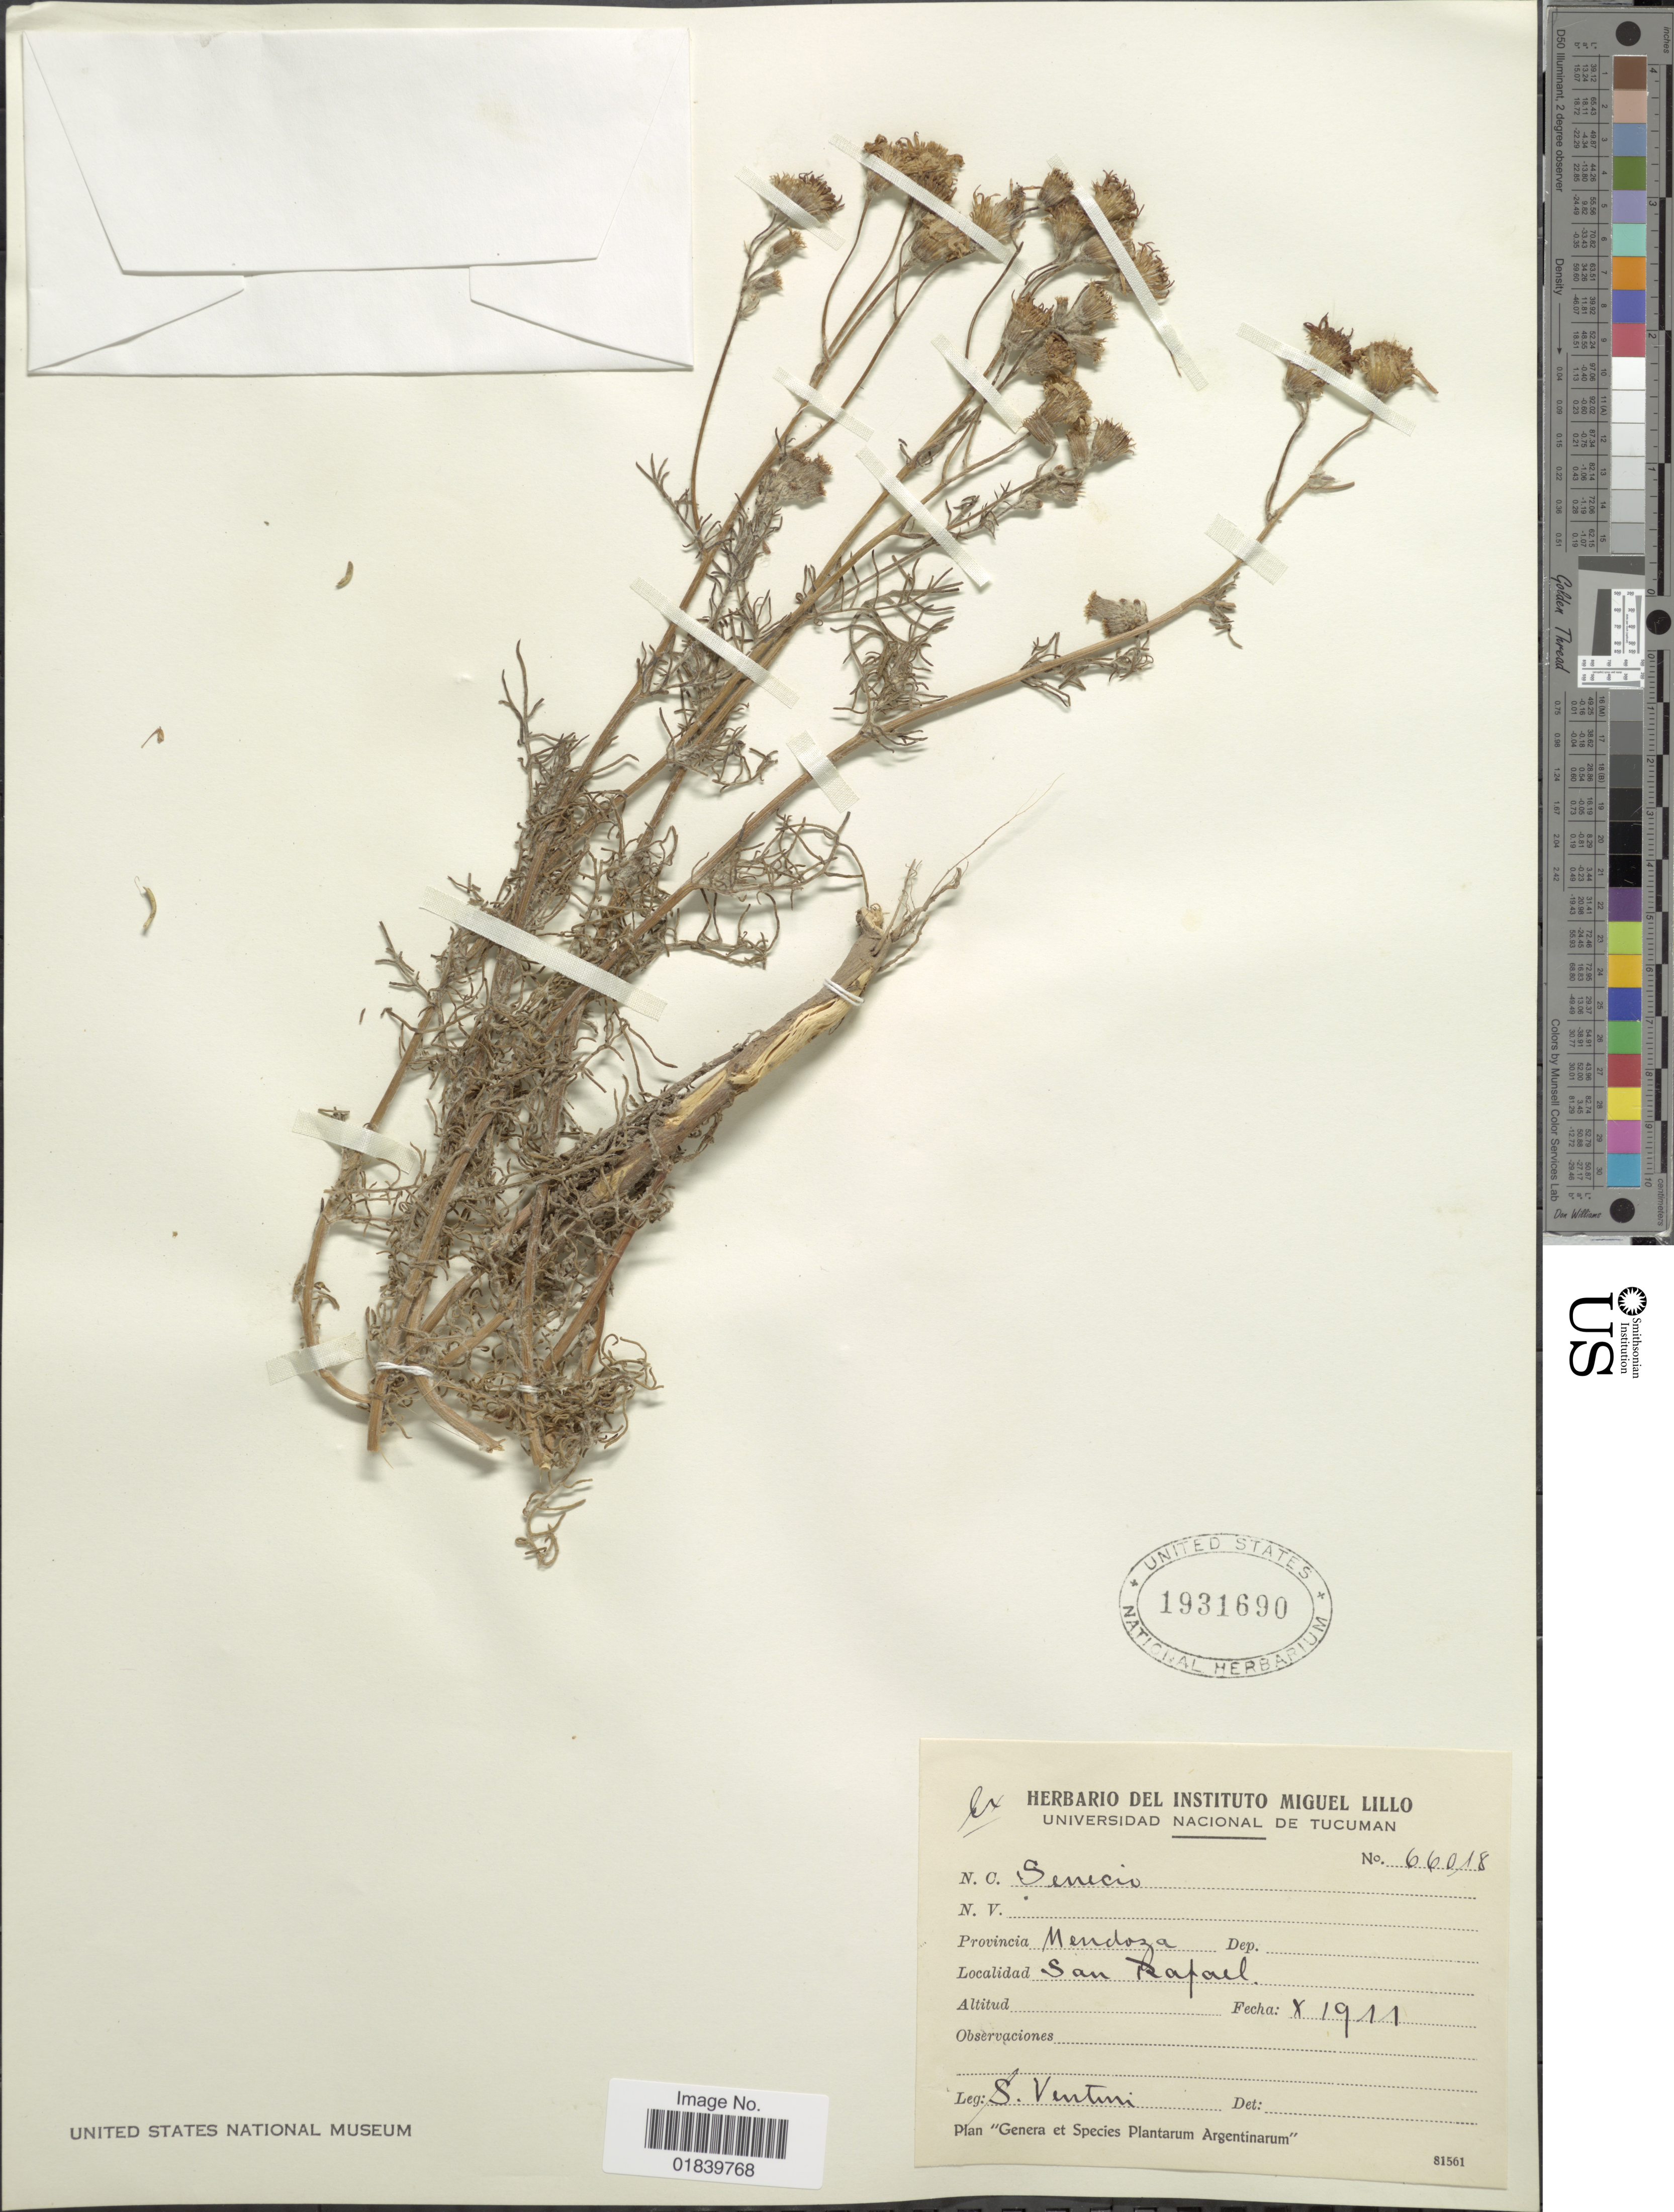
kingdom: Plantae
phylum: Tracheophyta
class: Magnoliopsida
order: Asterales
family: Asteraceae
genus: Senecio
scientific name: Senecio sp.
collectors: S. Venturi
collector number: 66018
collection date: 1911-10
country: Argentina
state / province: Mendoza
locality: Provincia Mendoza, San Rafael.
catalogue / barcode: US 1931690